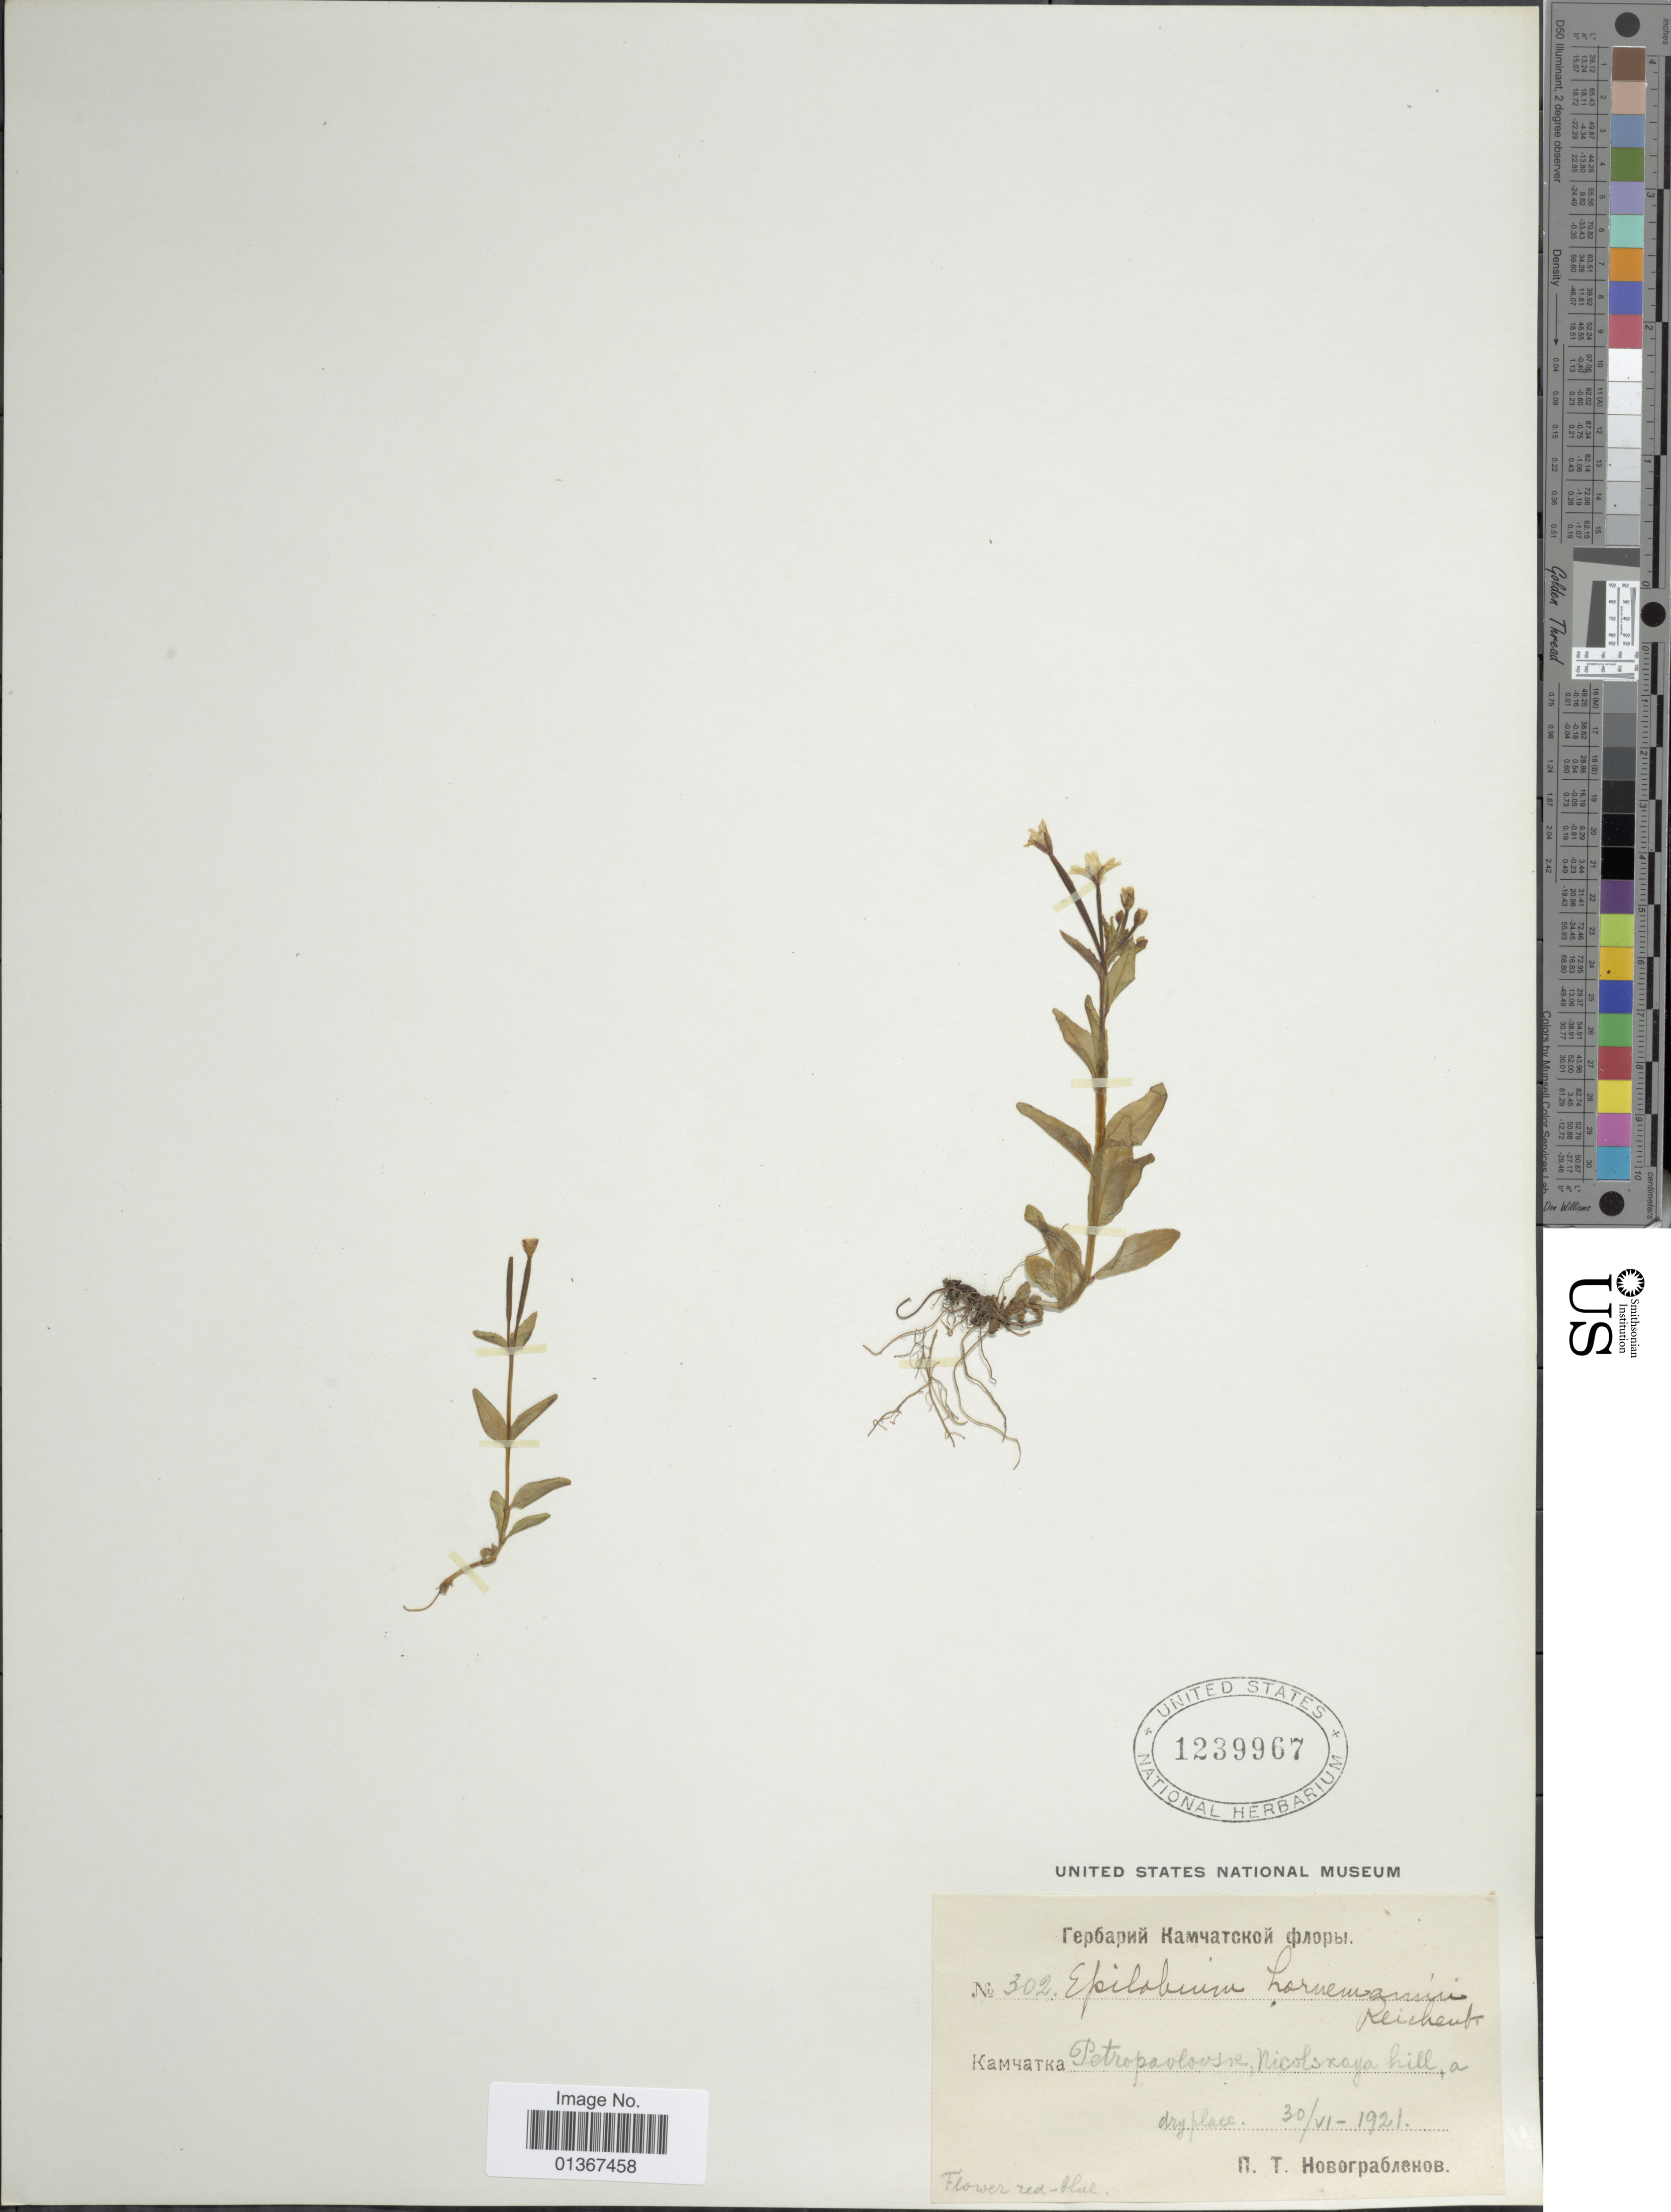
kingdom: Plantae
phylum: Tracheophyta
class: Magnoliopsida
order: Myrtales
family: Onagraceae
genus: Epilobium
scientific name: Epilobium hornemannii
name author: Rchb.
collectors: P. Novograblenov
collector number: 302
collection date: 1921-06-30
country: Russian Federation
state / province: Kamchatka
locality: Petropavlovsk, Nicoskaya Hill.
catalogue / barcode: US 1239967